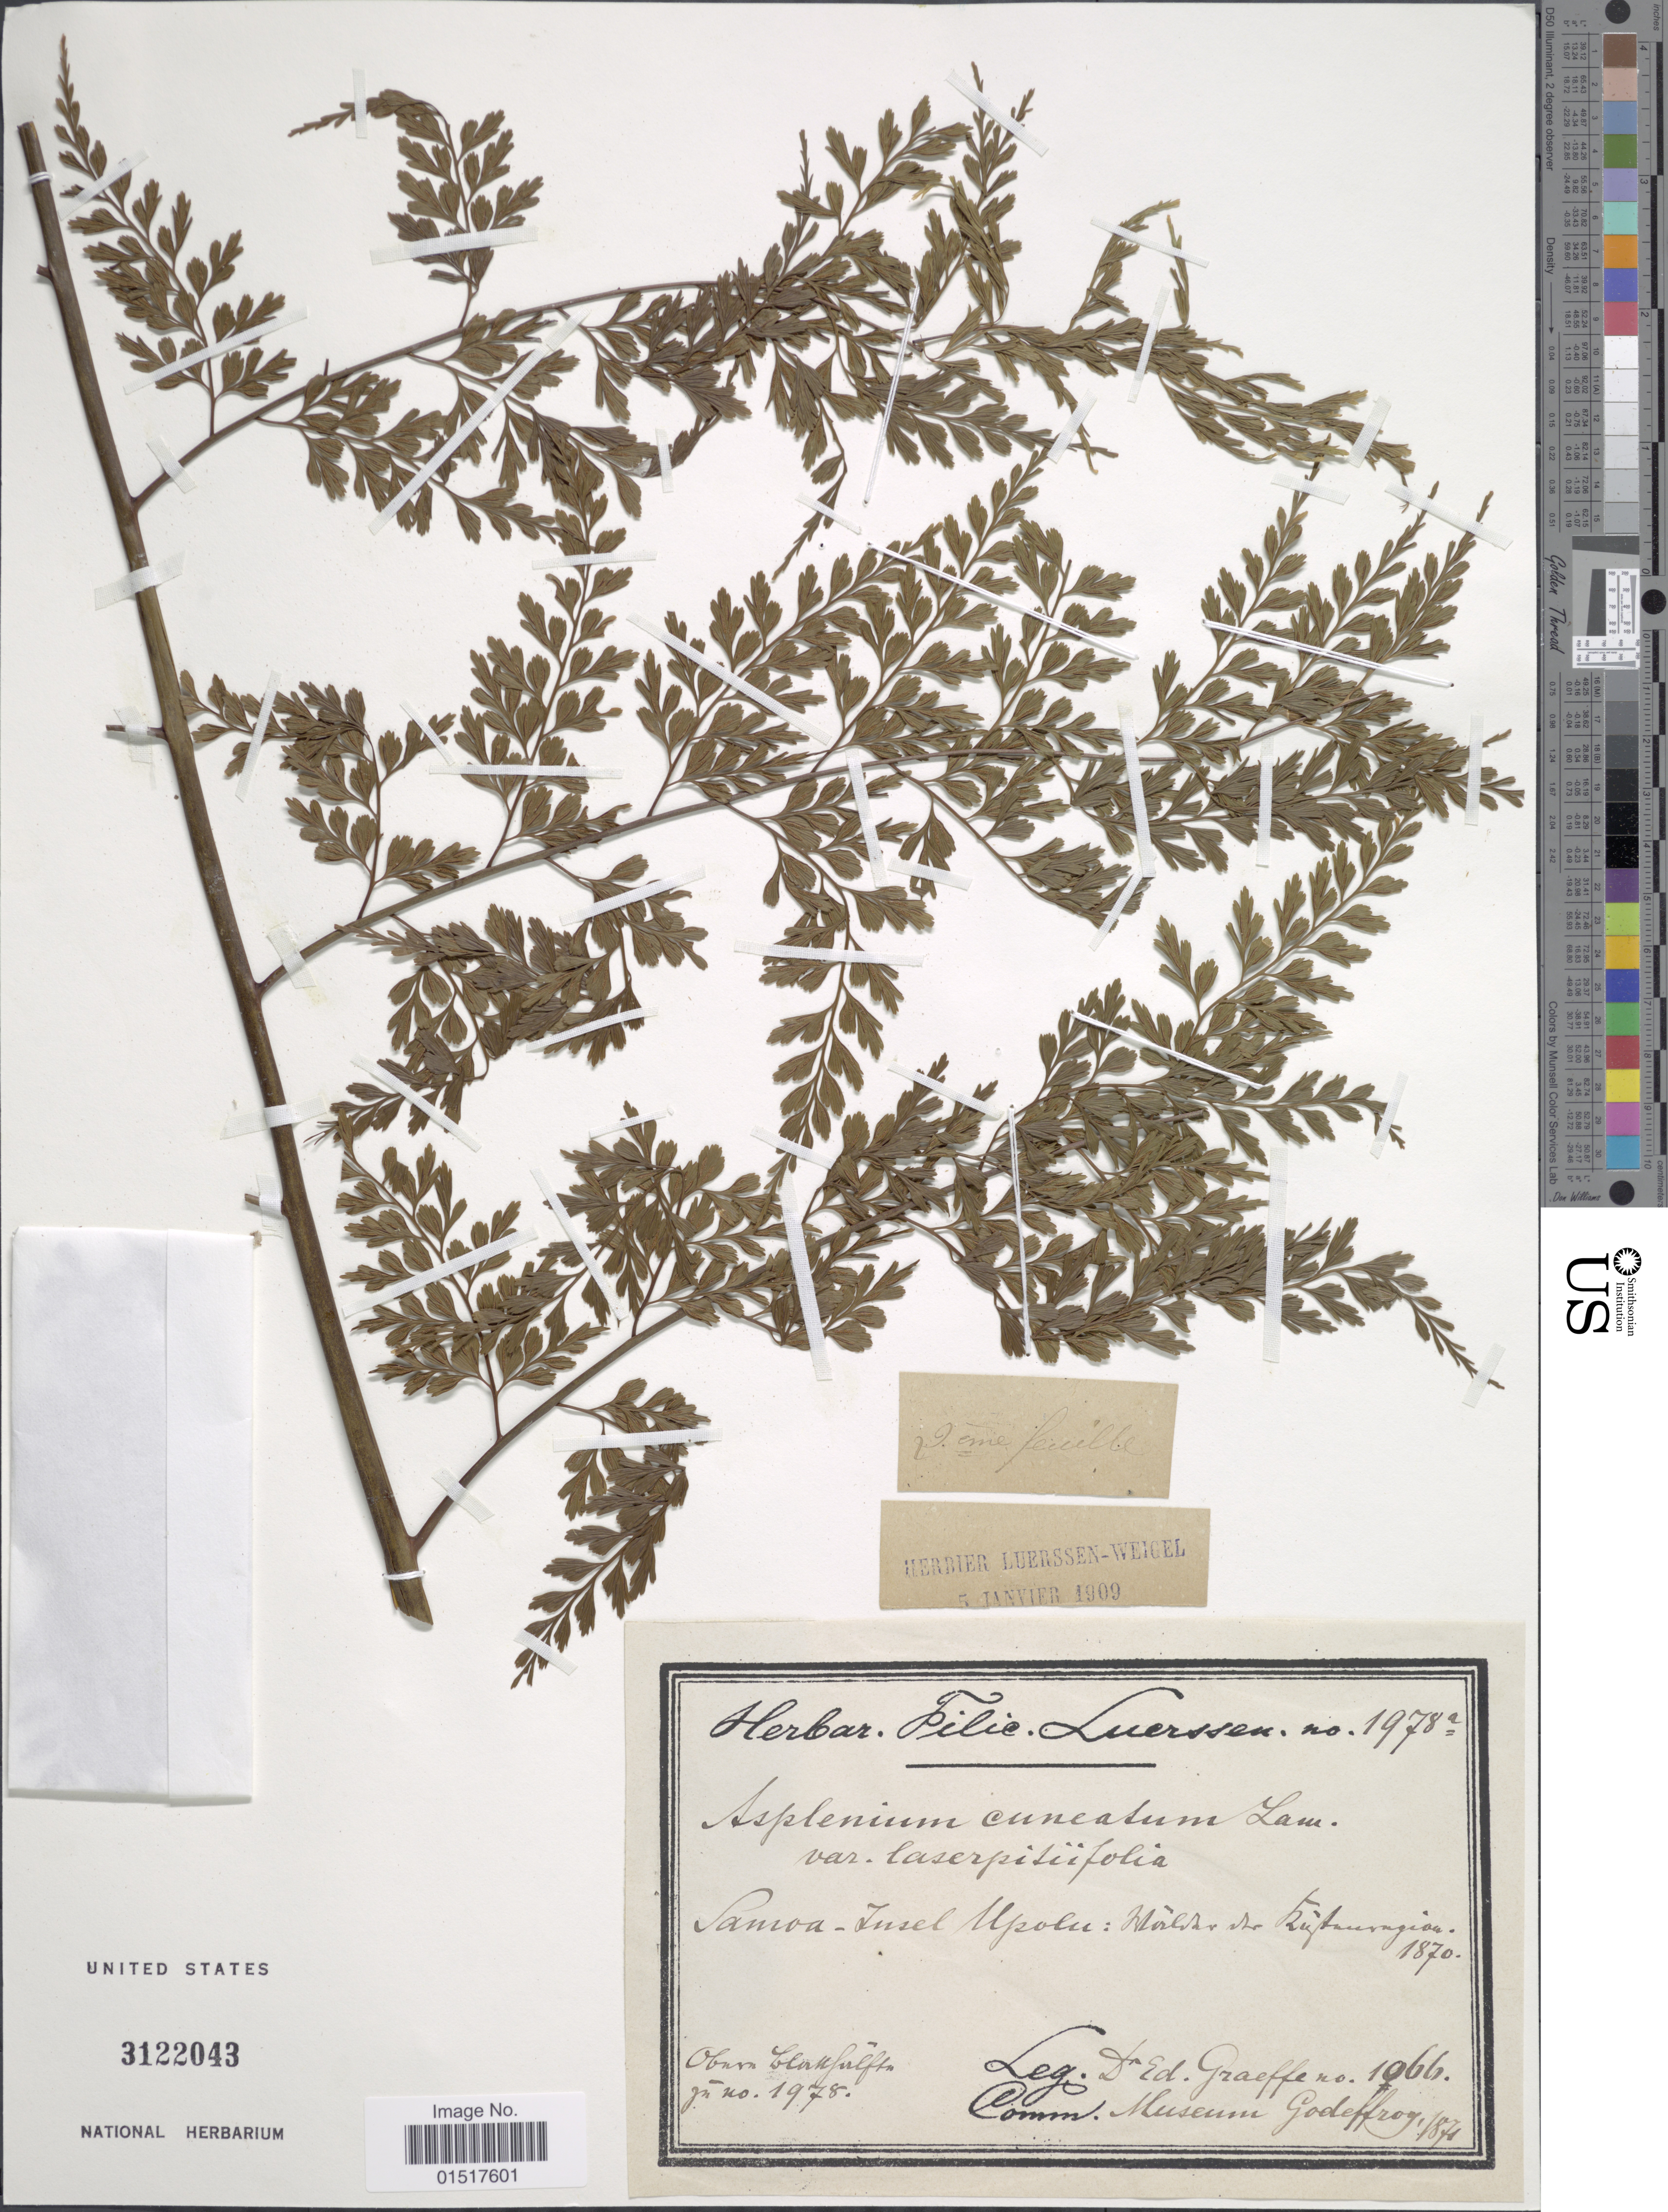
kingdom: Plantae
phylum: Tracheophyta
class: Polypodiopsida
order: Polypodiales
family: Aspleniaceae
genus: Asplenium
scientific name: Asplenium cuneatum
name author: Lam.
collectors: E. Graeffe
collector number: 1066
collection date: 1870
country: Samoa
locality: Samoa-Insel Upolu: Wälder du [illegible text].[interpreted]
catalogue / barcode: US 3122043